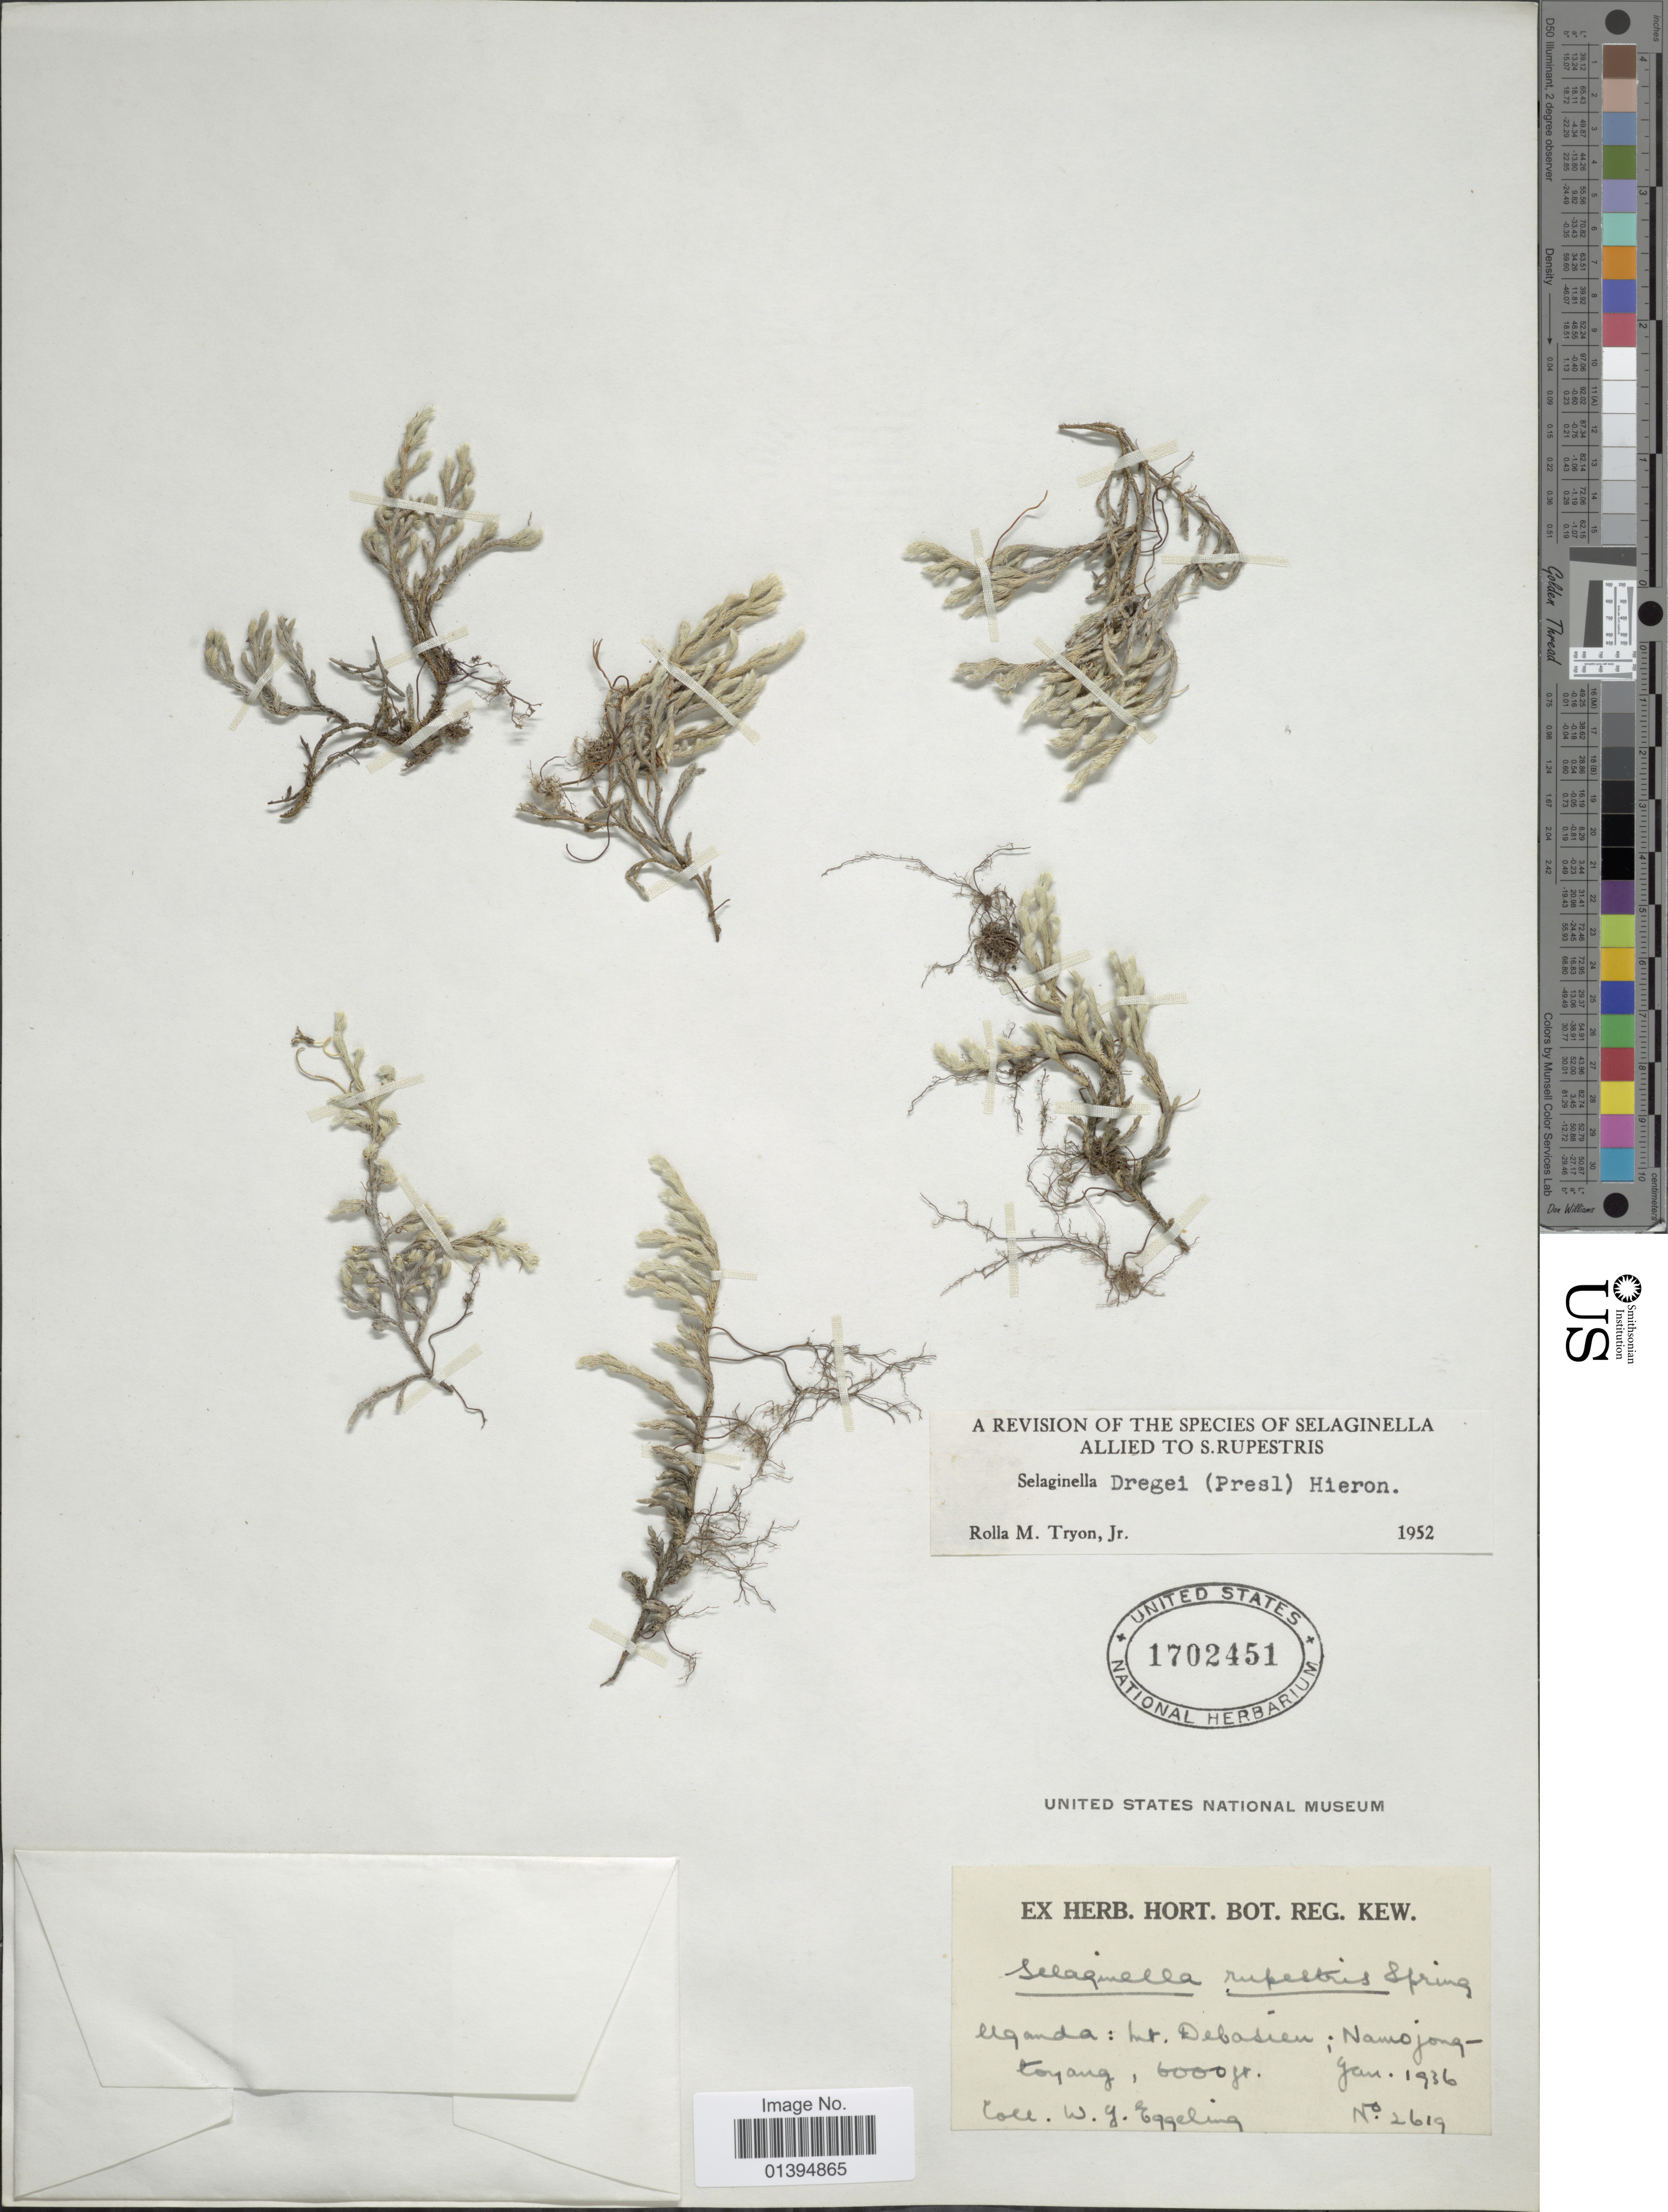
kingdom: Plantae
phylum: Tracheophyta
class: Lycopodiopsida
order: Selaginellales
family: Selaginellaceae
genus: Selaginella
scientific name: Selaginella dregei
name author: (C. Presl) Hieron.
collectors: W. Eggeling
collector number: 2619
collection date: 1936-01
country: Uganda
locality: Mt. Debasien; Namojongtoyang.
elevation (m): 1829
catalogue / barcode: US 1702451